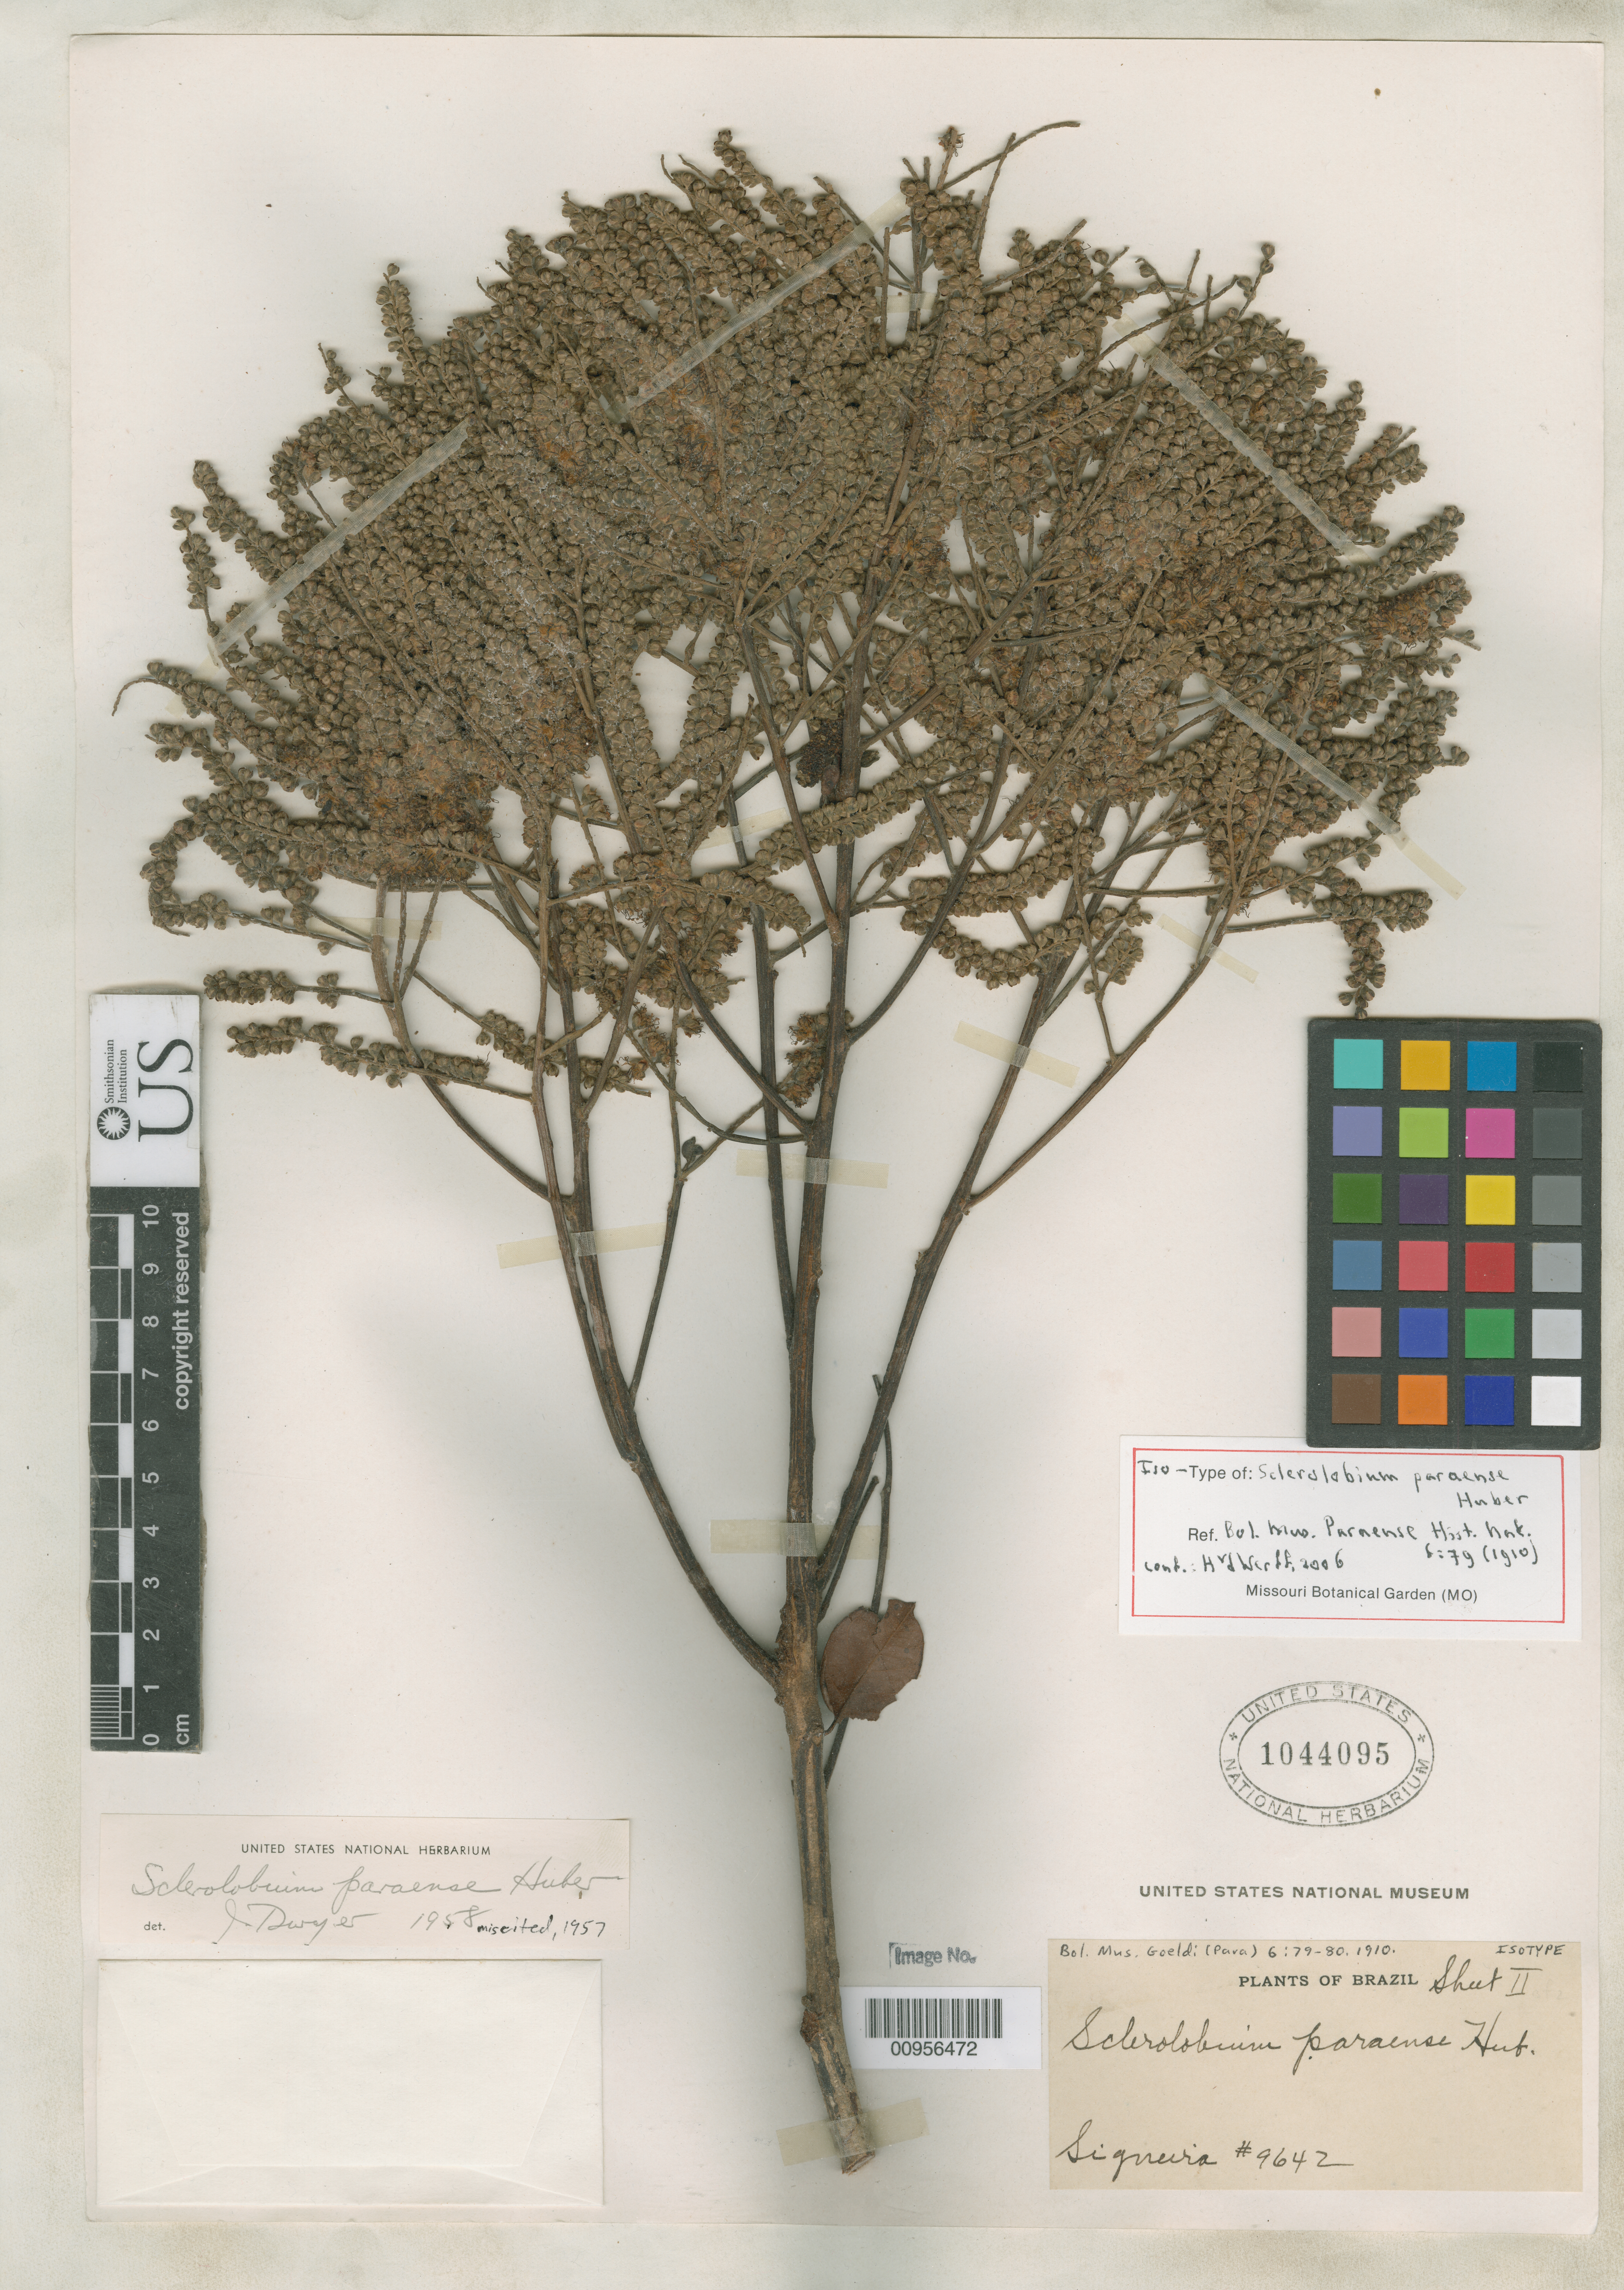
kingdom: Plantae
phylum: Tracheophyta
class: Magnoliopsida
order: Fabales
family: Fabaceae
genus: Sclerolobium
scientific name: Sclerolobium paraense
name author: Huber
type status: Isotype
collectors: R. Sigueira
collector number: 9642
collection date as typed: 08 Sep 1908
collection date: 1908-09-08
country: Brazil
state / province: Pará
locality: Peixeboi, between Belem and Braganca.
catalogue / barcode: US 1044095